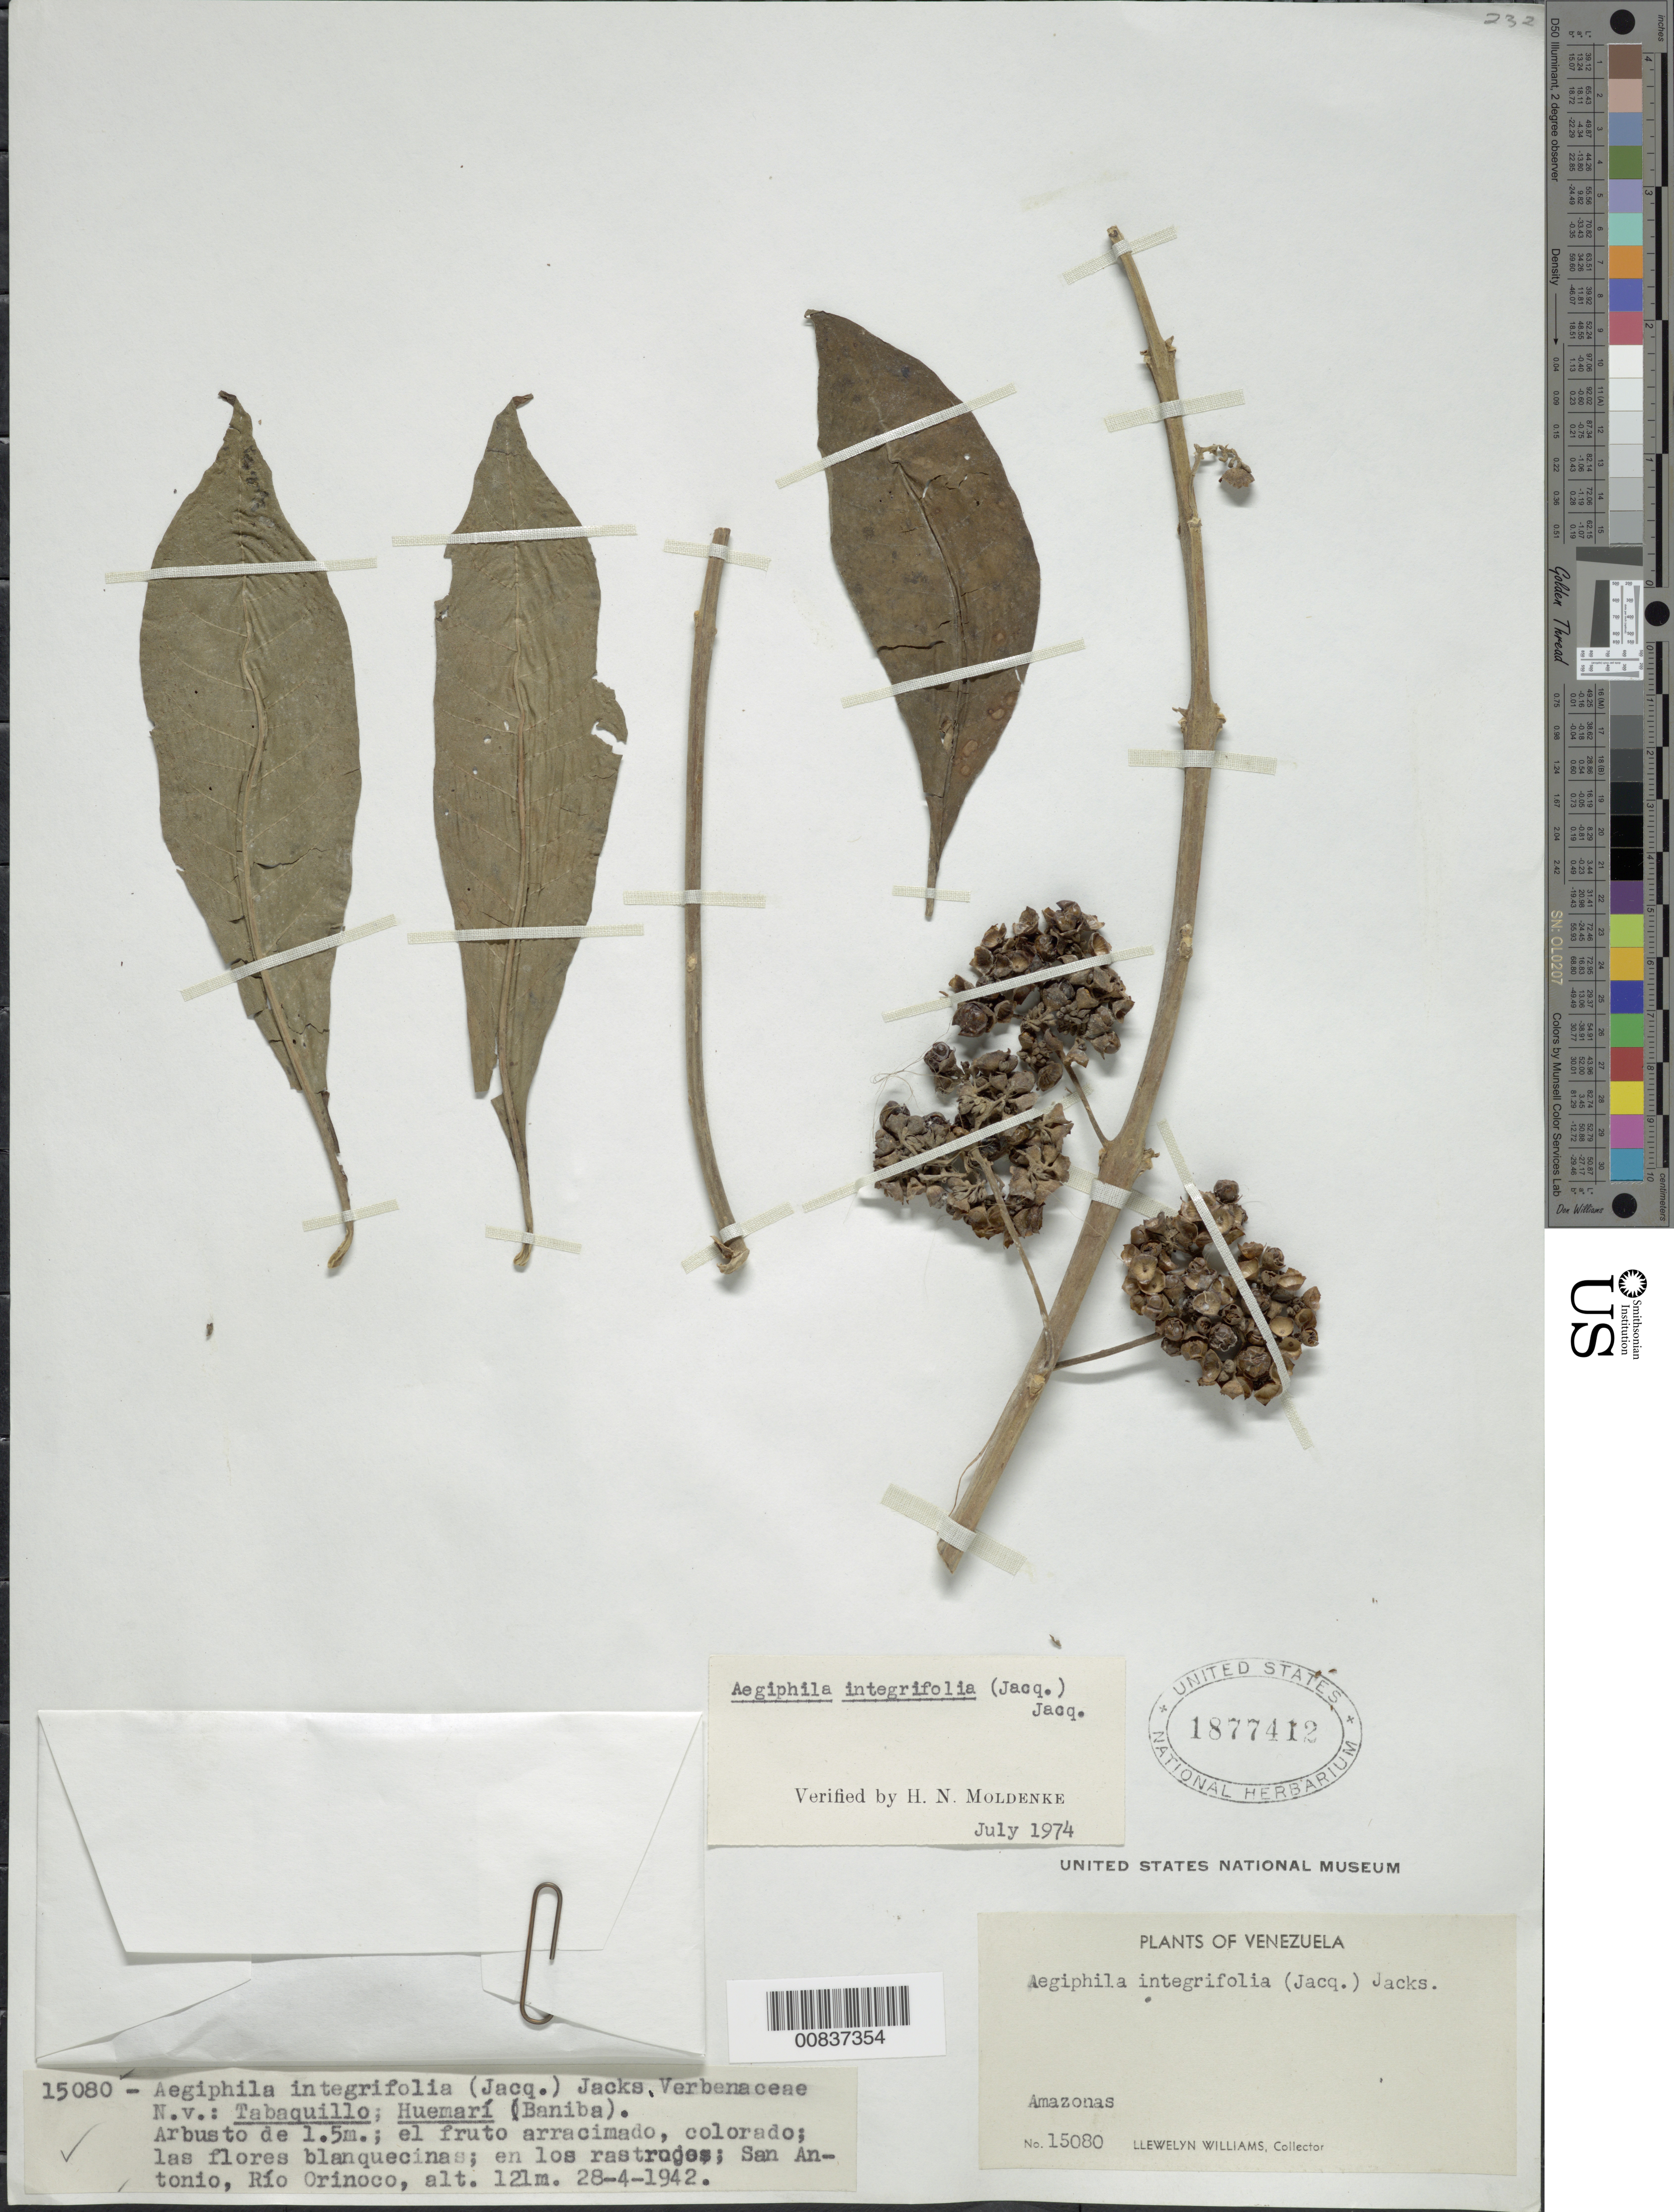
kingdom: Plantae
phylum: Tracheophyta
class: Magnoliopsida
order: Lamiales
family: Lamiaceae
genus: Aegiphila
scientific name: Aegiphila integrifolia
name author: (Jacq.) B.D. Jacks.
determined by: Moldenke, H. N.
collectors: Ll. Williams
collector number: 15080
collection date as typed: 28-Apr-42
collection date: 1942-04-28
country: Venezuela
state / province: Amazonas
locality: San Antonio, Río Orinoco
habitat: Rastrojos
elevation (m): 121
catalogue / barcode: US 1877412